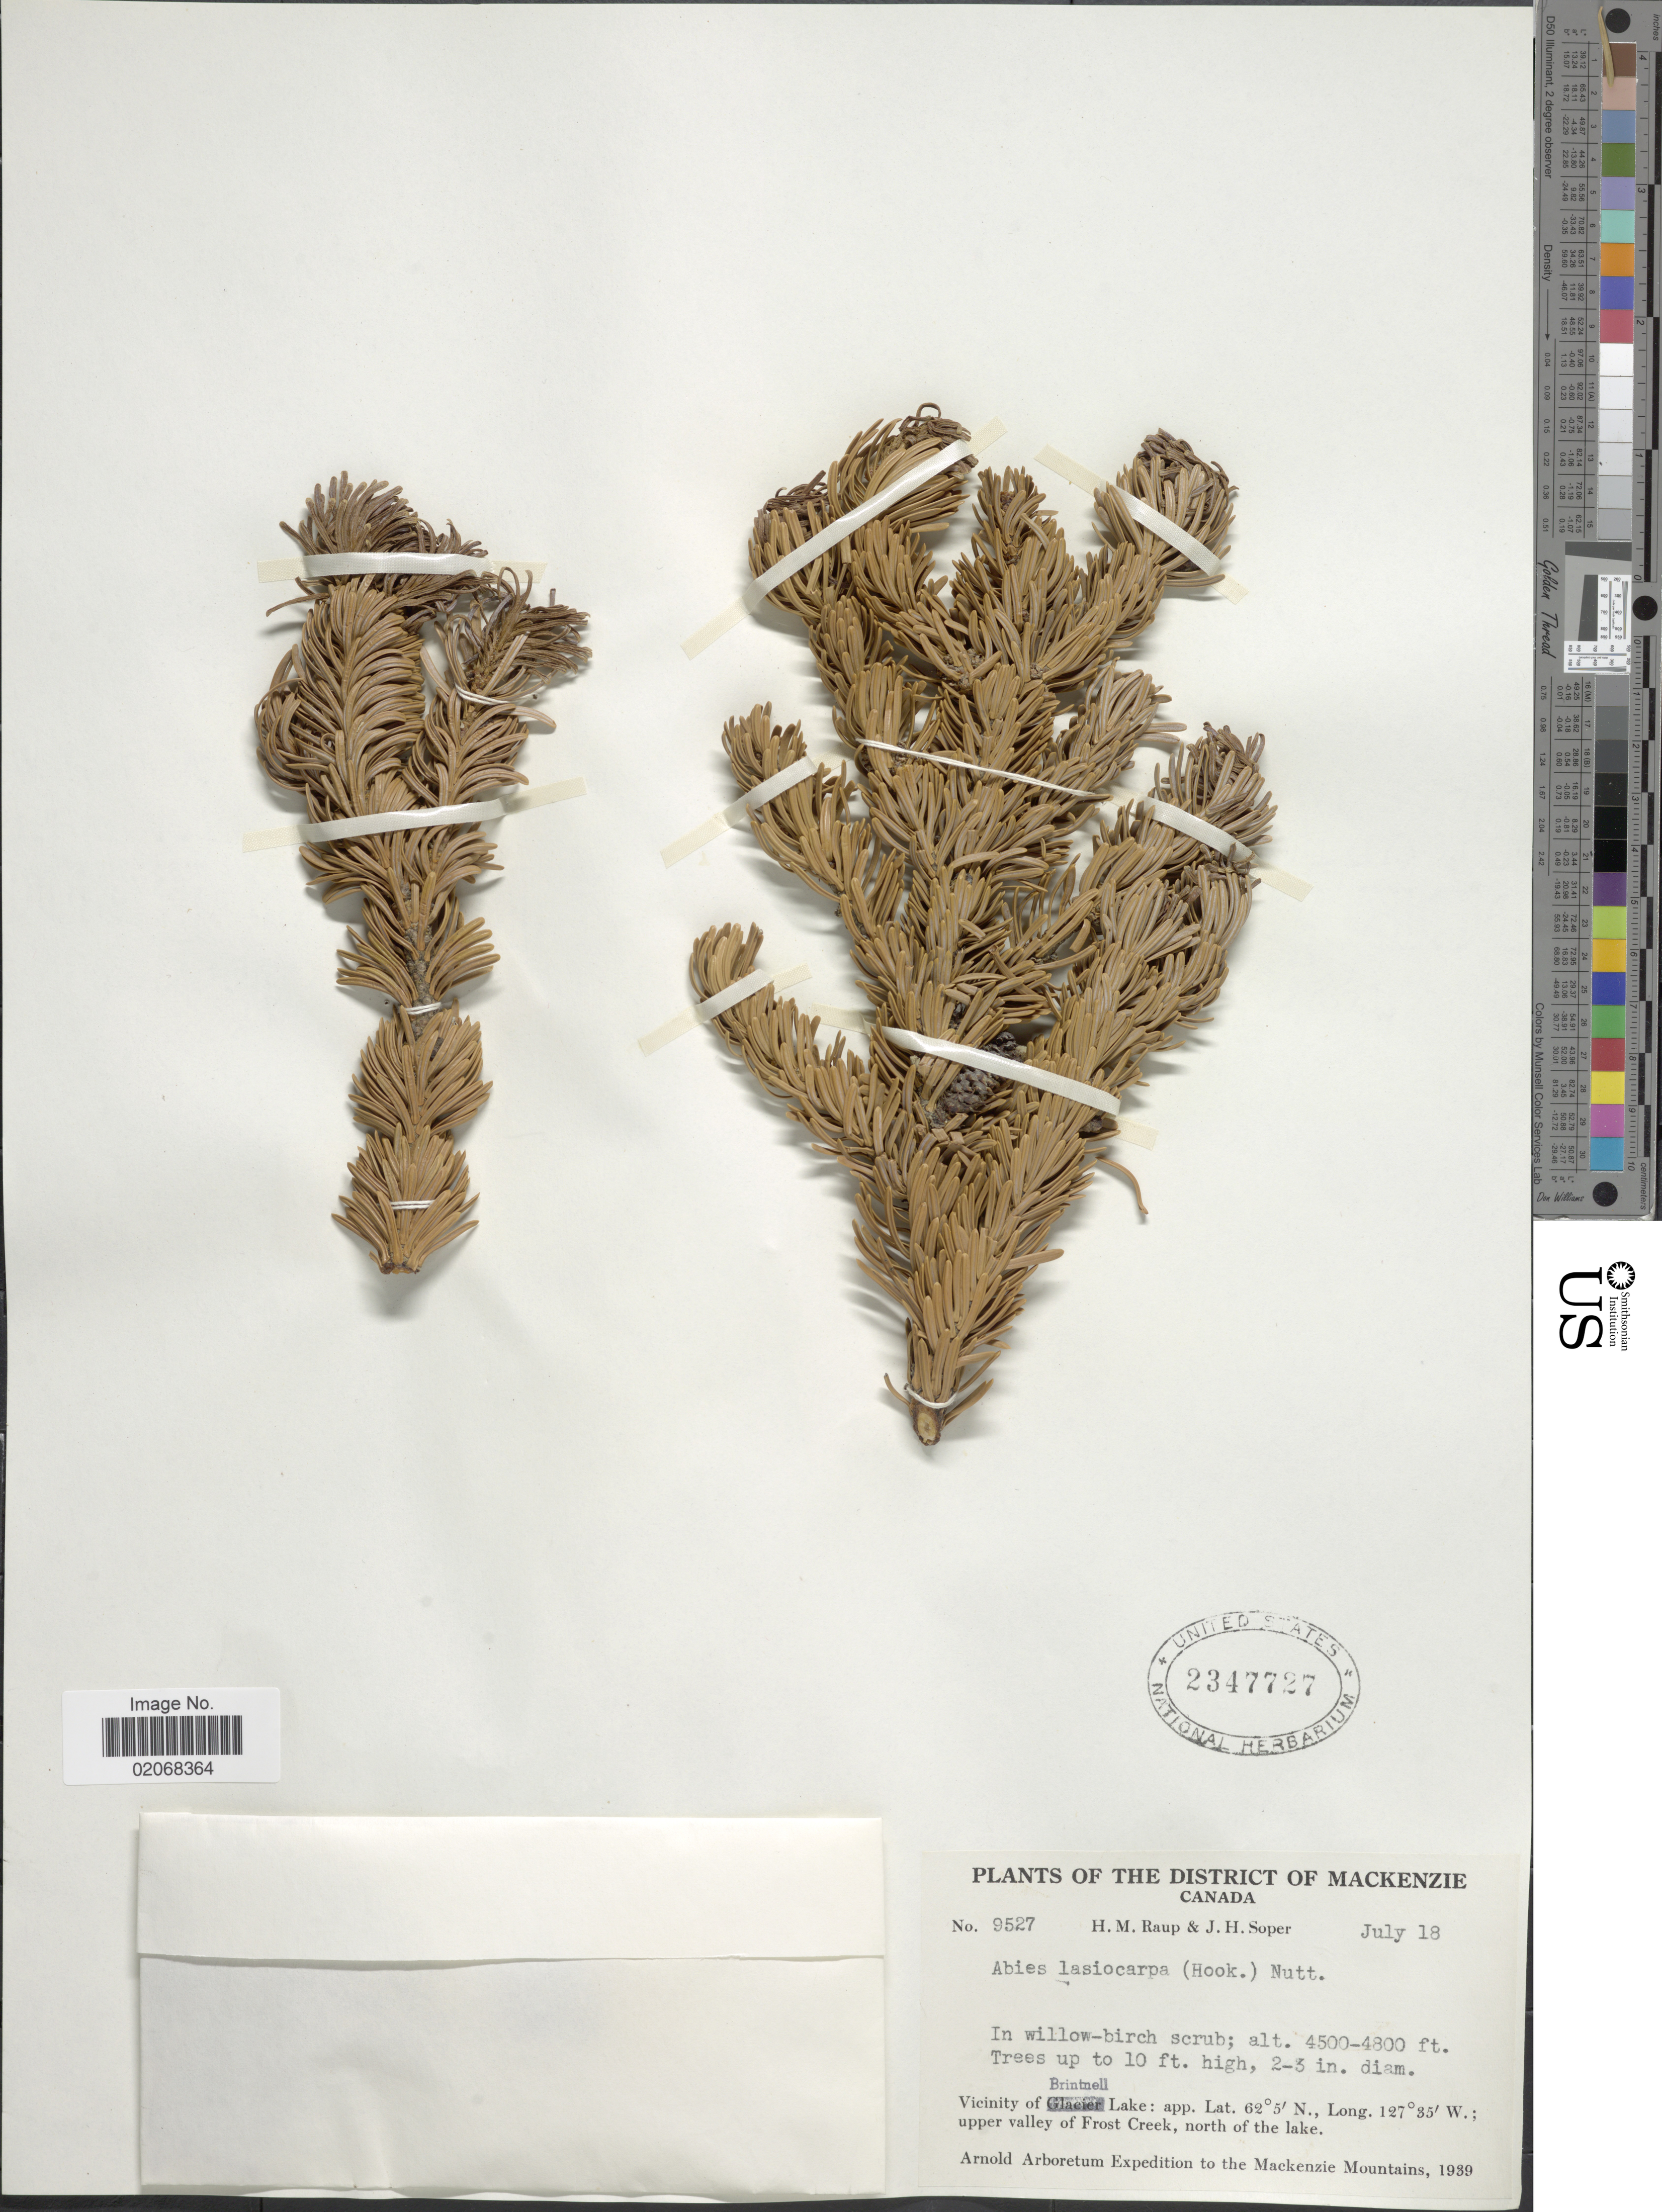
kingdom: Plantae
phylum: Tracheophyta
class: Pinopsida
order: Pinales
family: Pinaceae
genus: Abies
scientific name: Abies lasiocarpa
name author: (Hook.) Nutt.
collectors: H. Raup & J. H. Soper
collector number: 9527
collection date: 1939-07-18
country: Canada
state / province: Alberta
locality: The District of Mackenzie, Vicinity of Brintnell Lake; upper valley of Frost Creek, north of the lake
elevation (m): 1372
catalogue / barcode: US 2347727